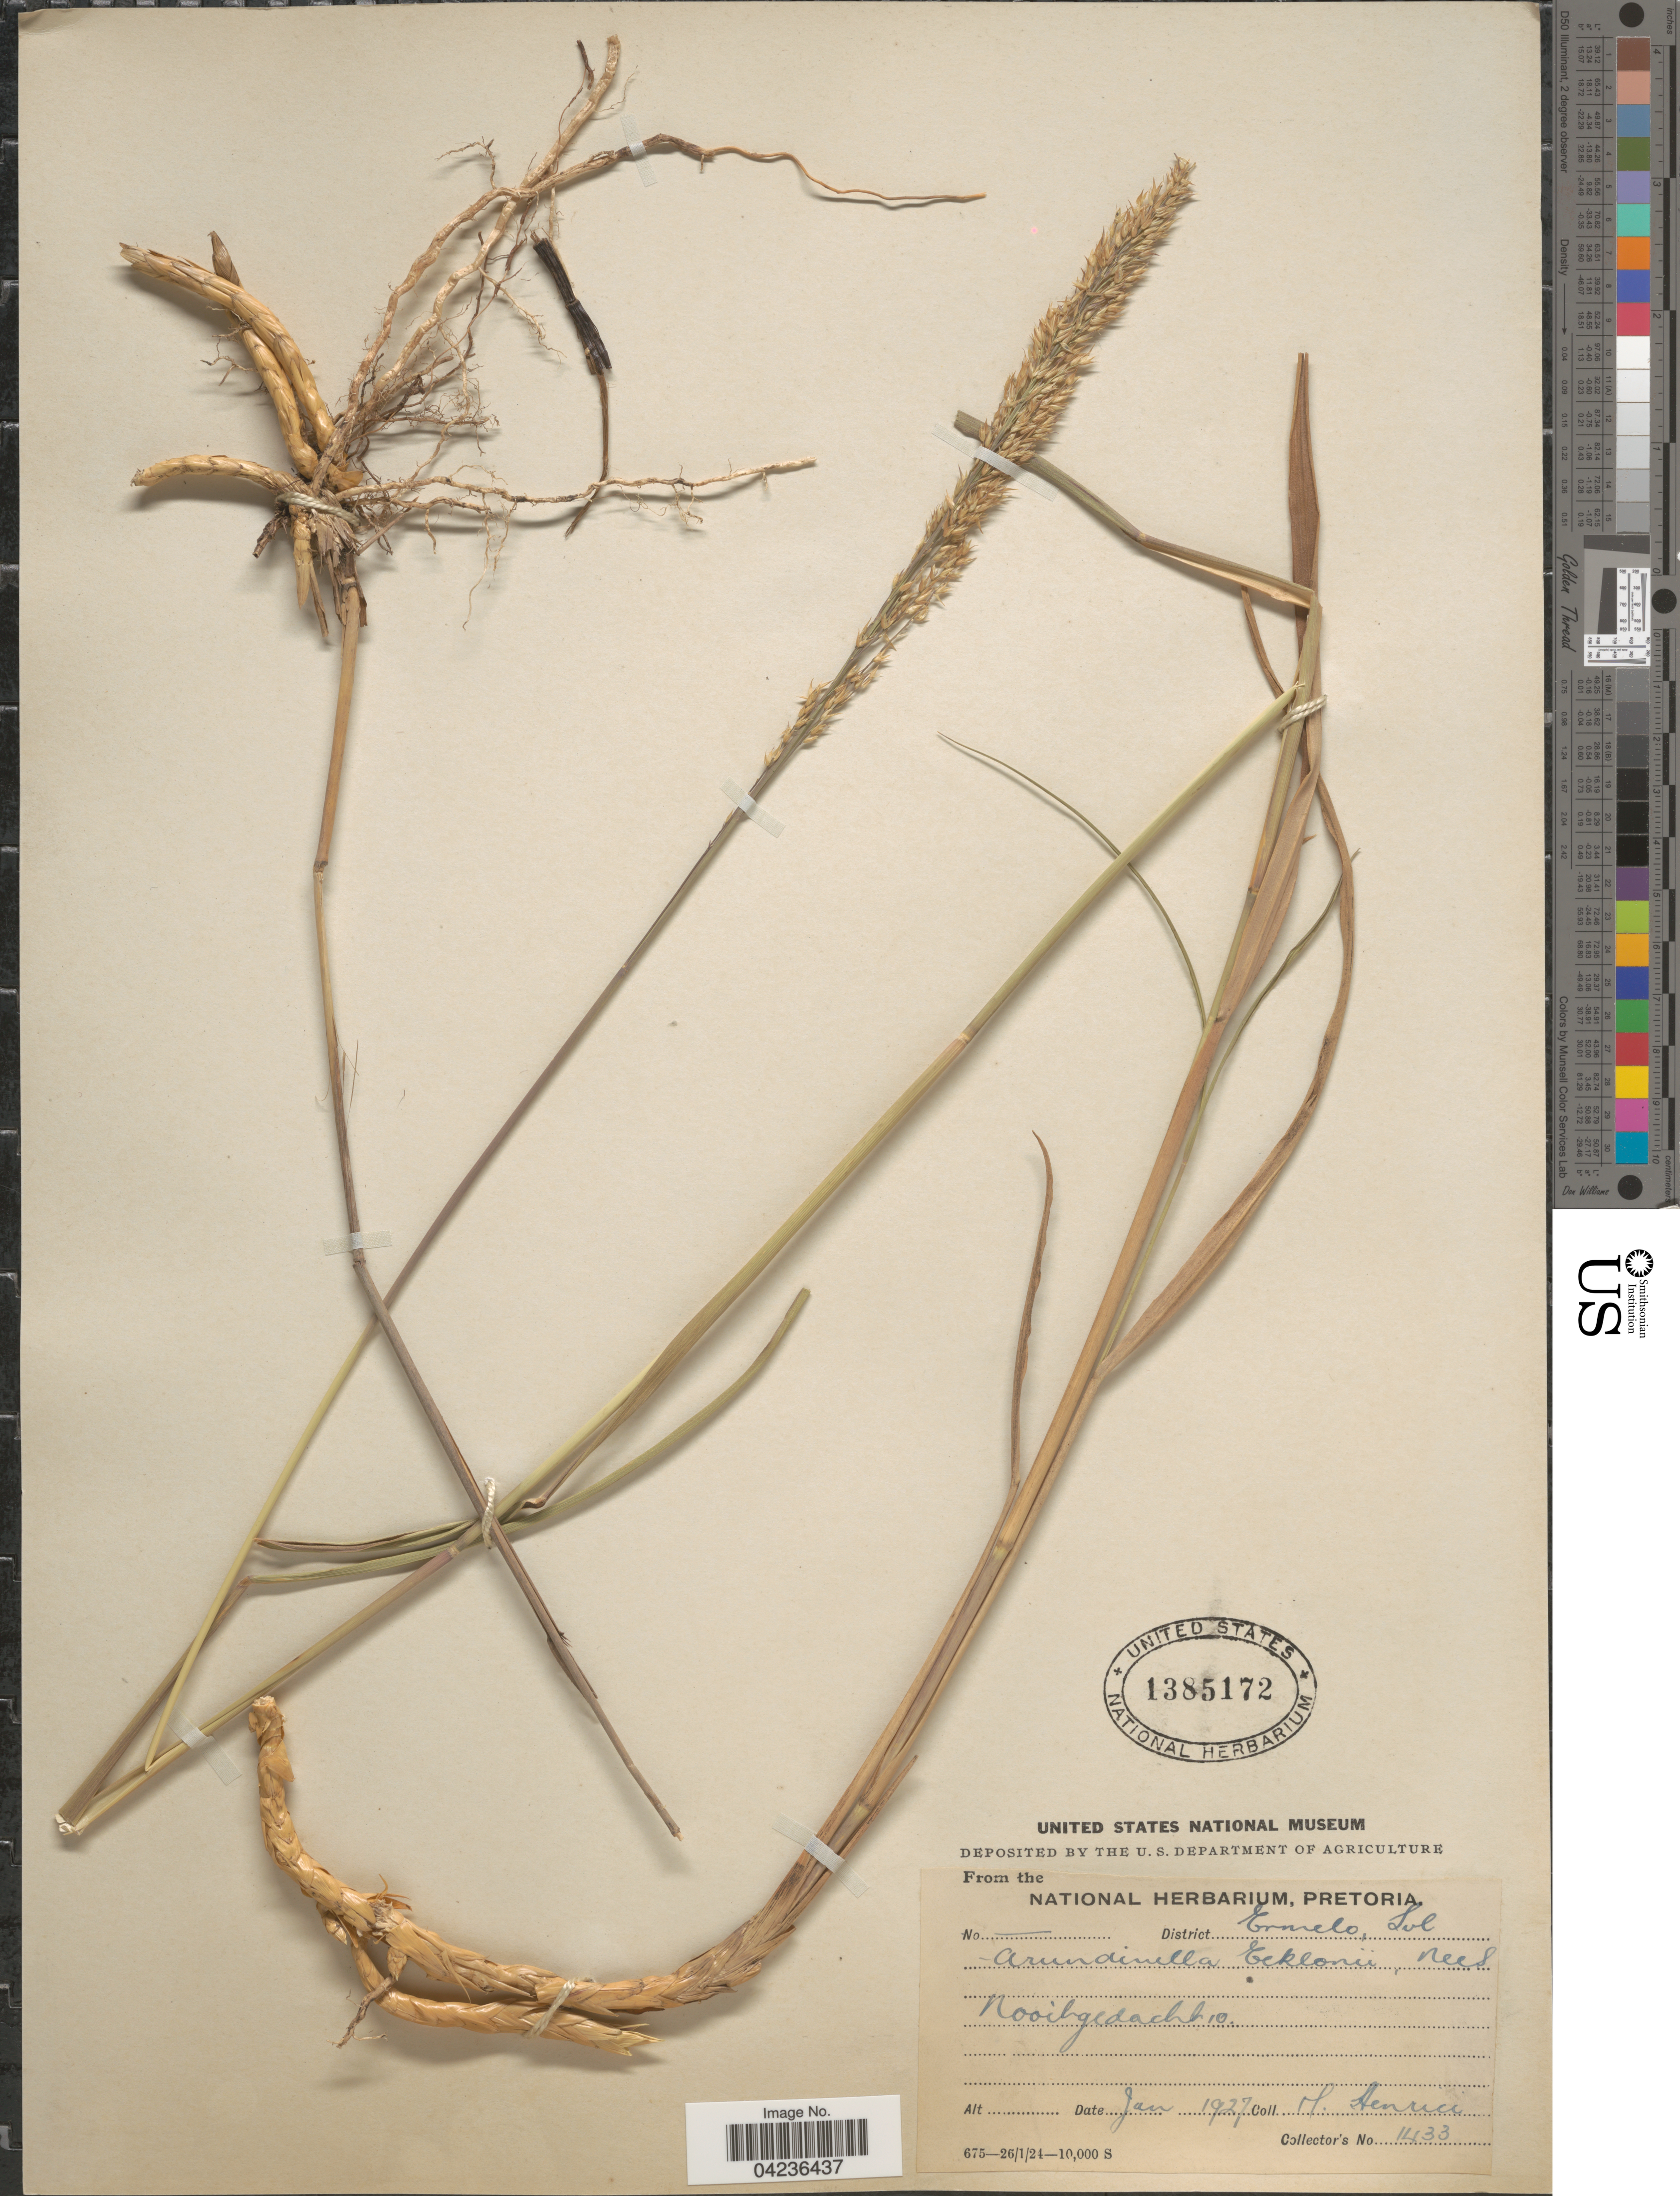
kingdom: Plantae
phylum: Tracheophyta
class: Liliopsida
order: Poales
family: Poaceae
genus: Arundinella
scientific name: Arundinella nepalensis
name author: Trin.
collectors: M. Henrici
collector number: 1433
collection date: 1927-01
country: South Africa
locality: District Ermelo, Tvl. Nooitgedacht 10.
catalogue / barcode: US 1385172